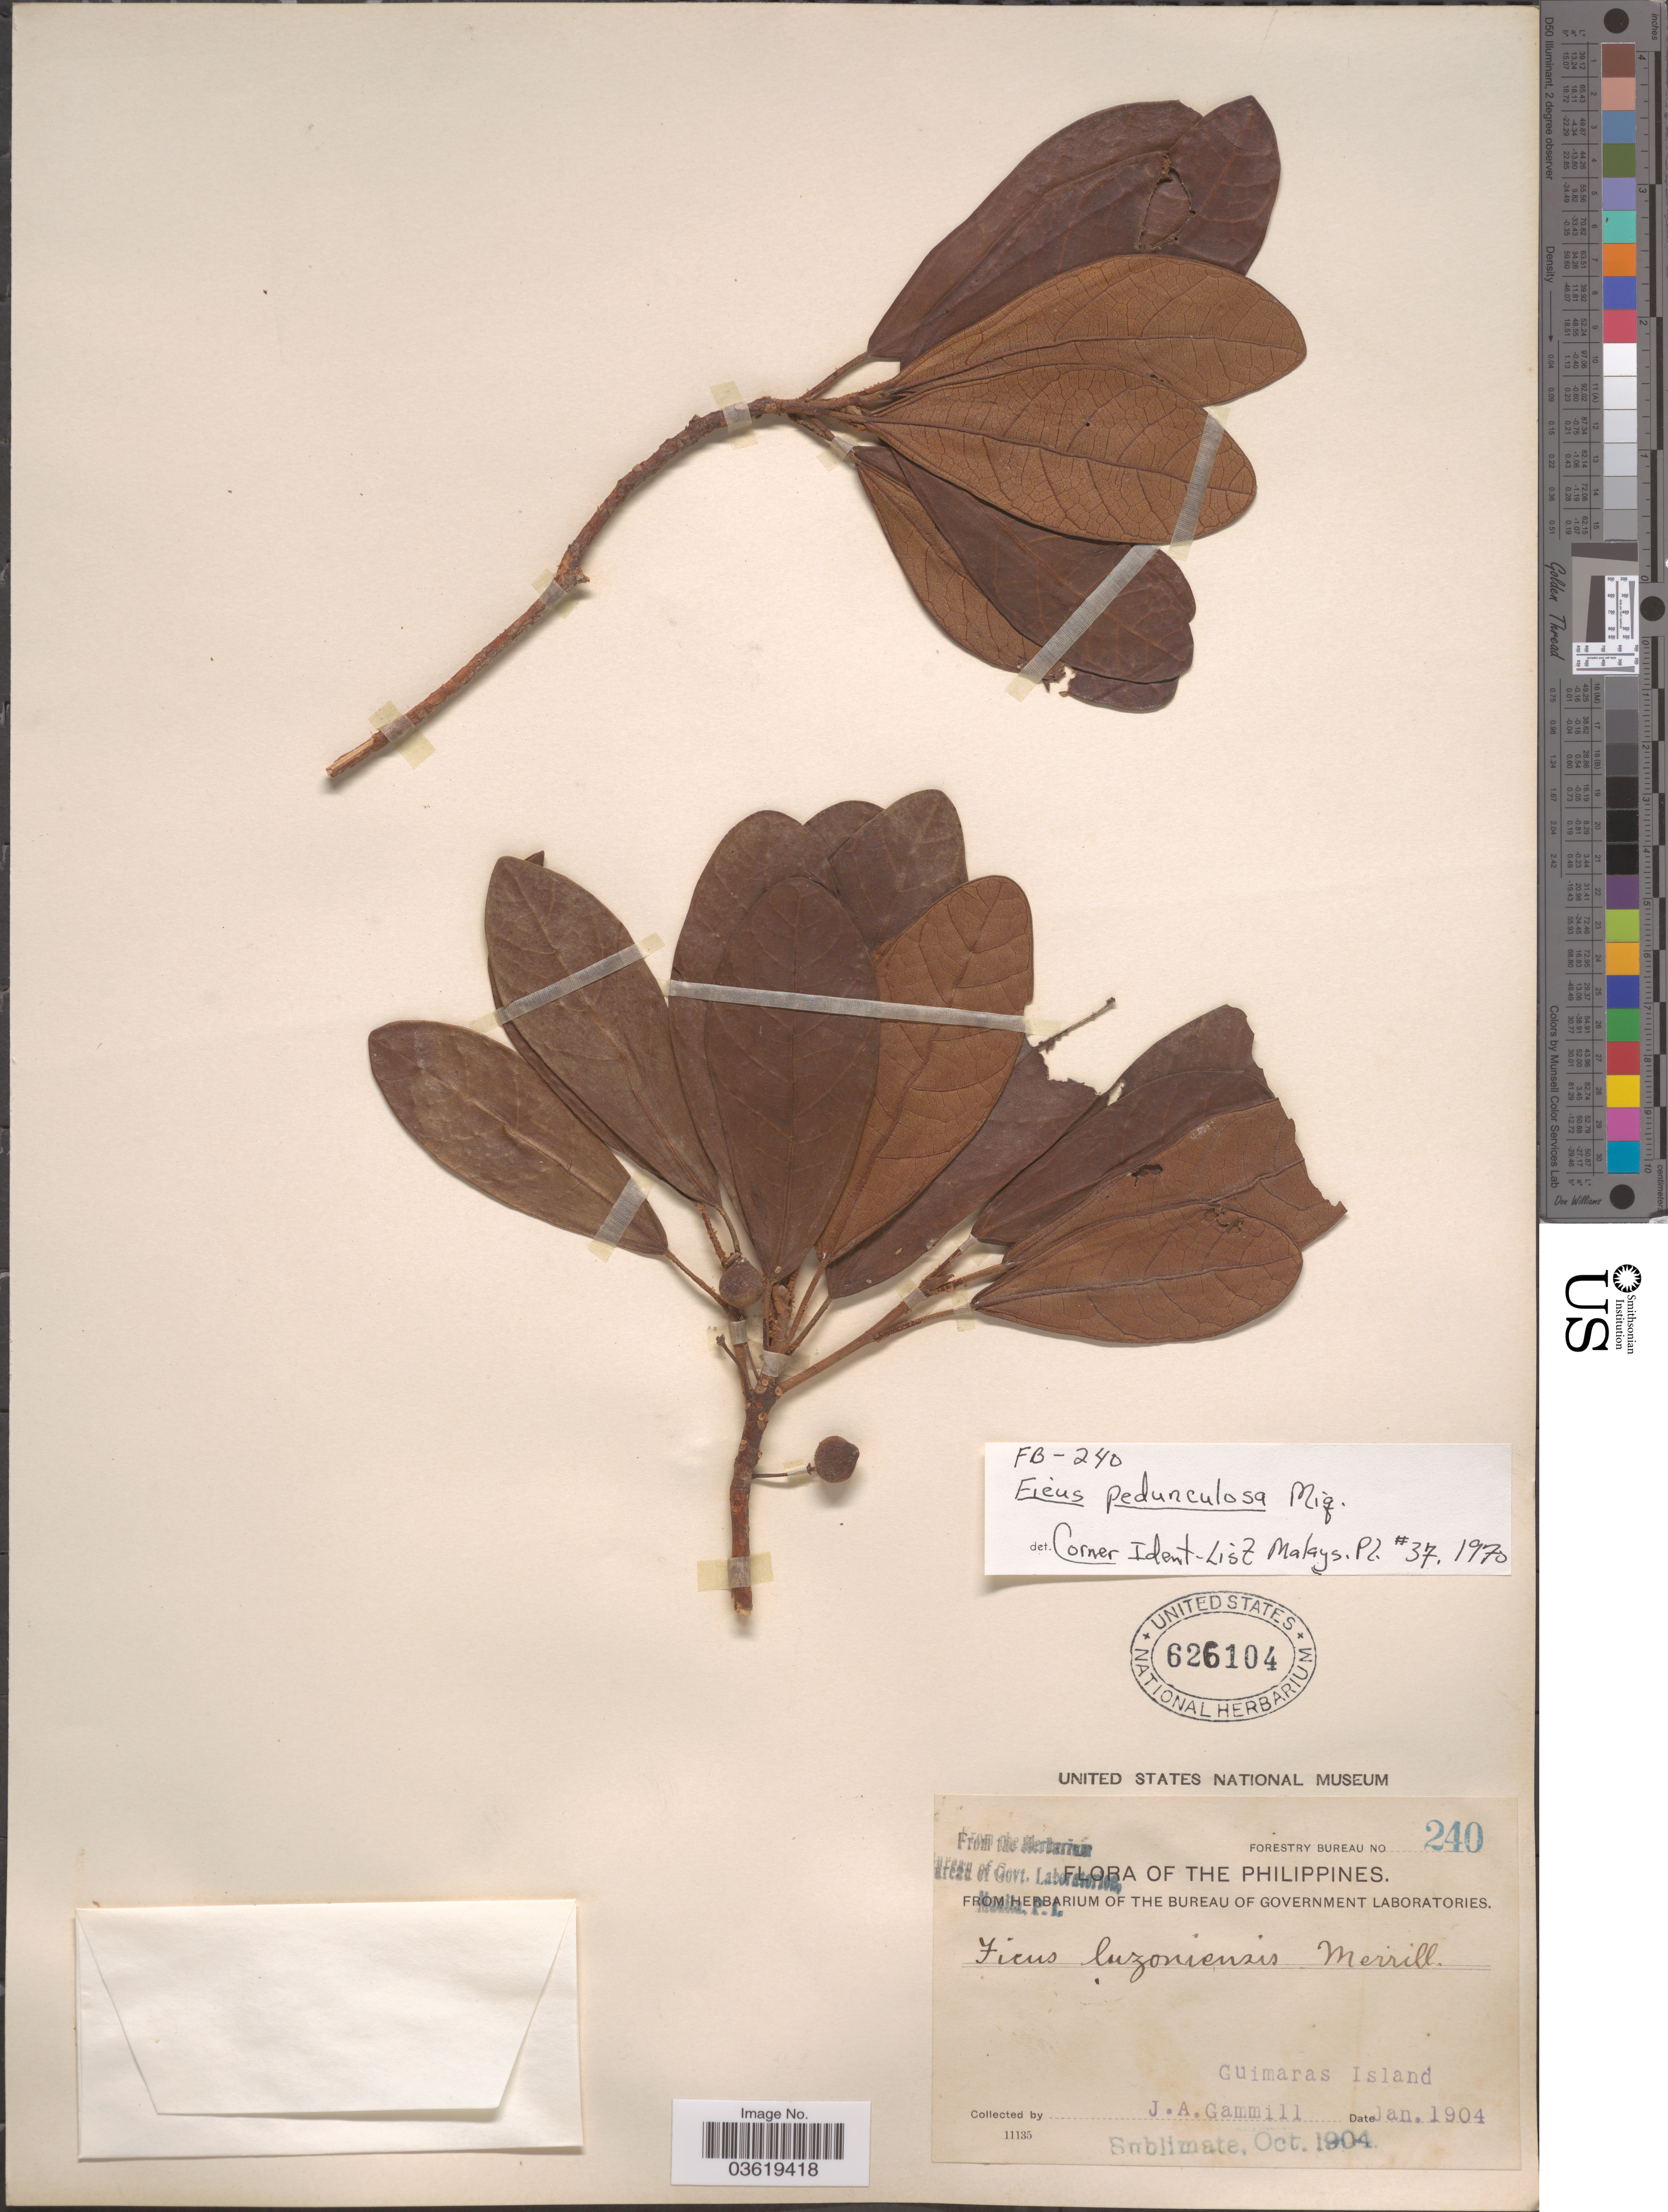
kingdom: Plantae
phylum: Tracheophyta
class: Magnoliopsida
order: Rosales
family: Moraceae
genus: Ficus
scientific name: Ficus pedunculosa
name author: Miq.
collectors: J. Gammill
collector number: Forestry Bureau 240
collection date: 1904-01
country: Philippines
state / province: Western Visayas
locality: Guimaras Island.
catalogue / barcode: US 626104